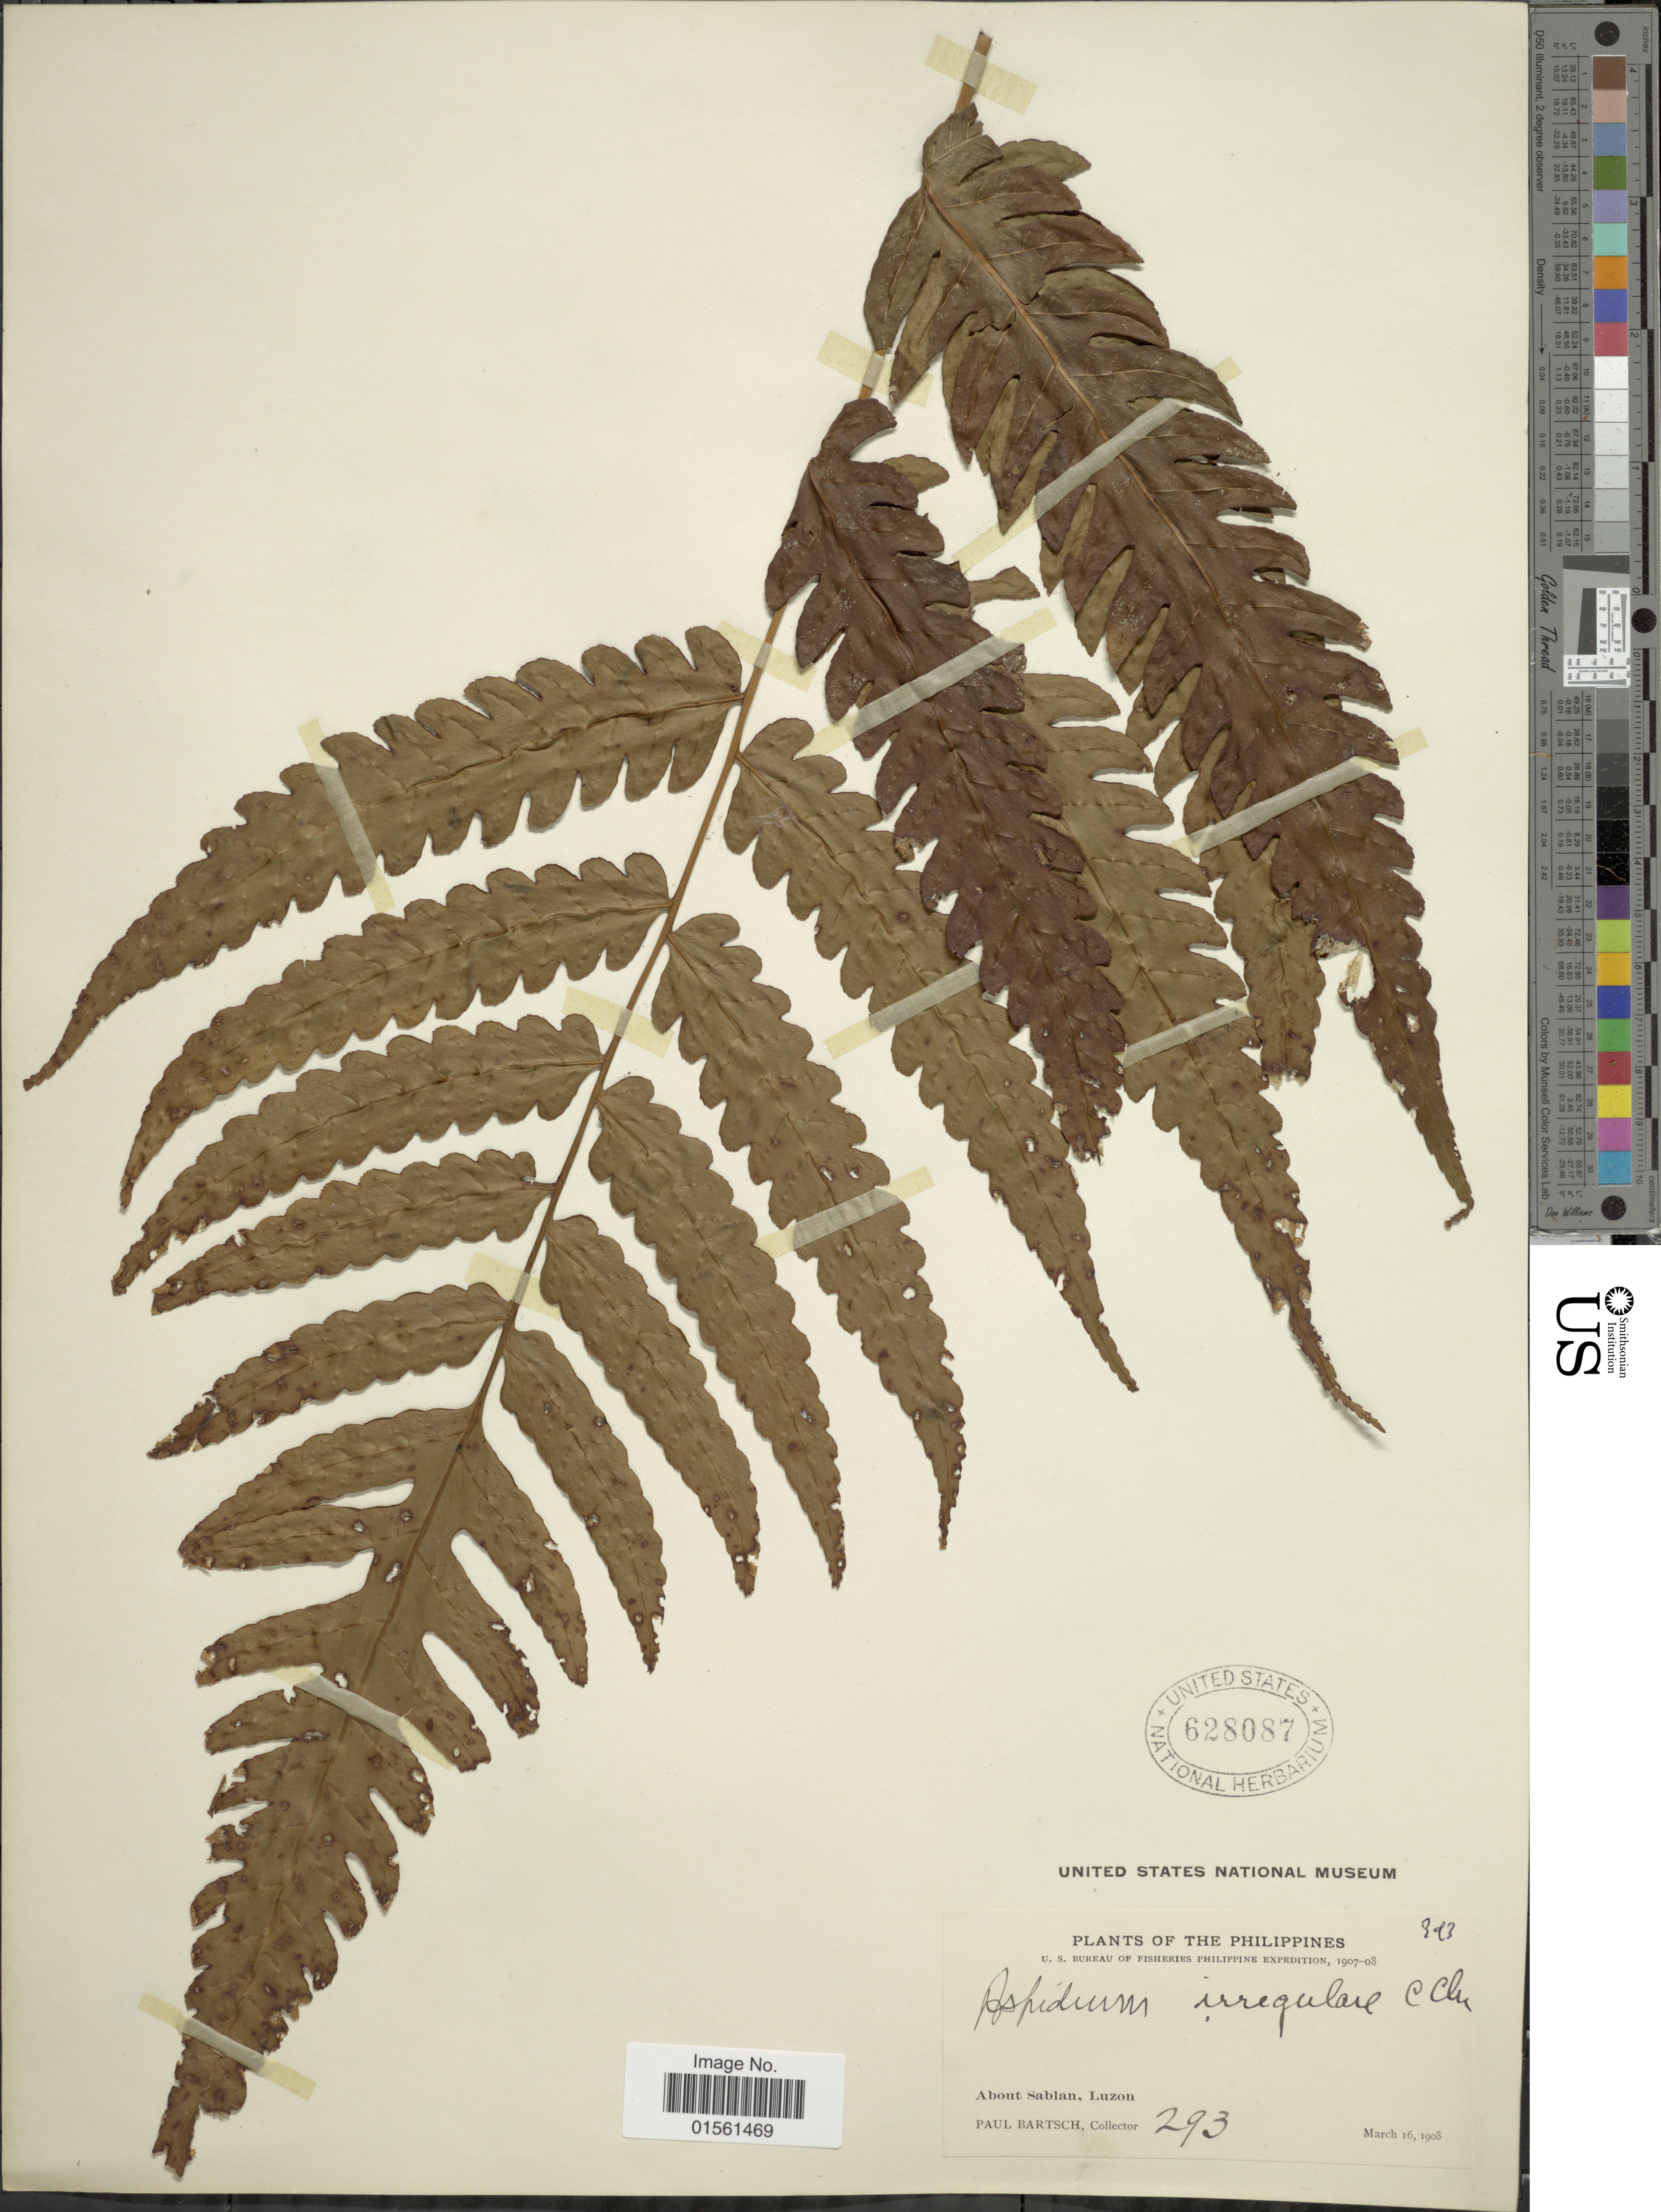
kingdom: Plantae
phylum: Tracheophyta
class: Polypodiopsida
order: Polypodiales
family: Dryopteridaceae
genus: Pleocnemia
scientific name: Pleocnemia brongniartii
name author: (Bory) Holttum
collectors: P. Bartsch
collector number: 293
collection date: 1908-03-16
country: Philippines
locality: About Sablan, Luzon.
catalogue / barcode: US 628087